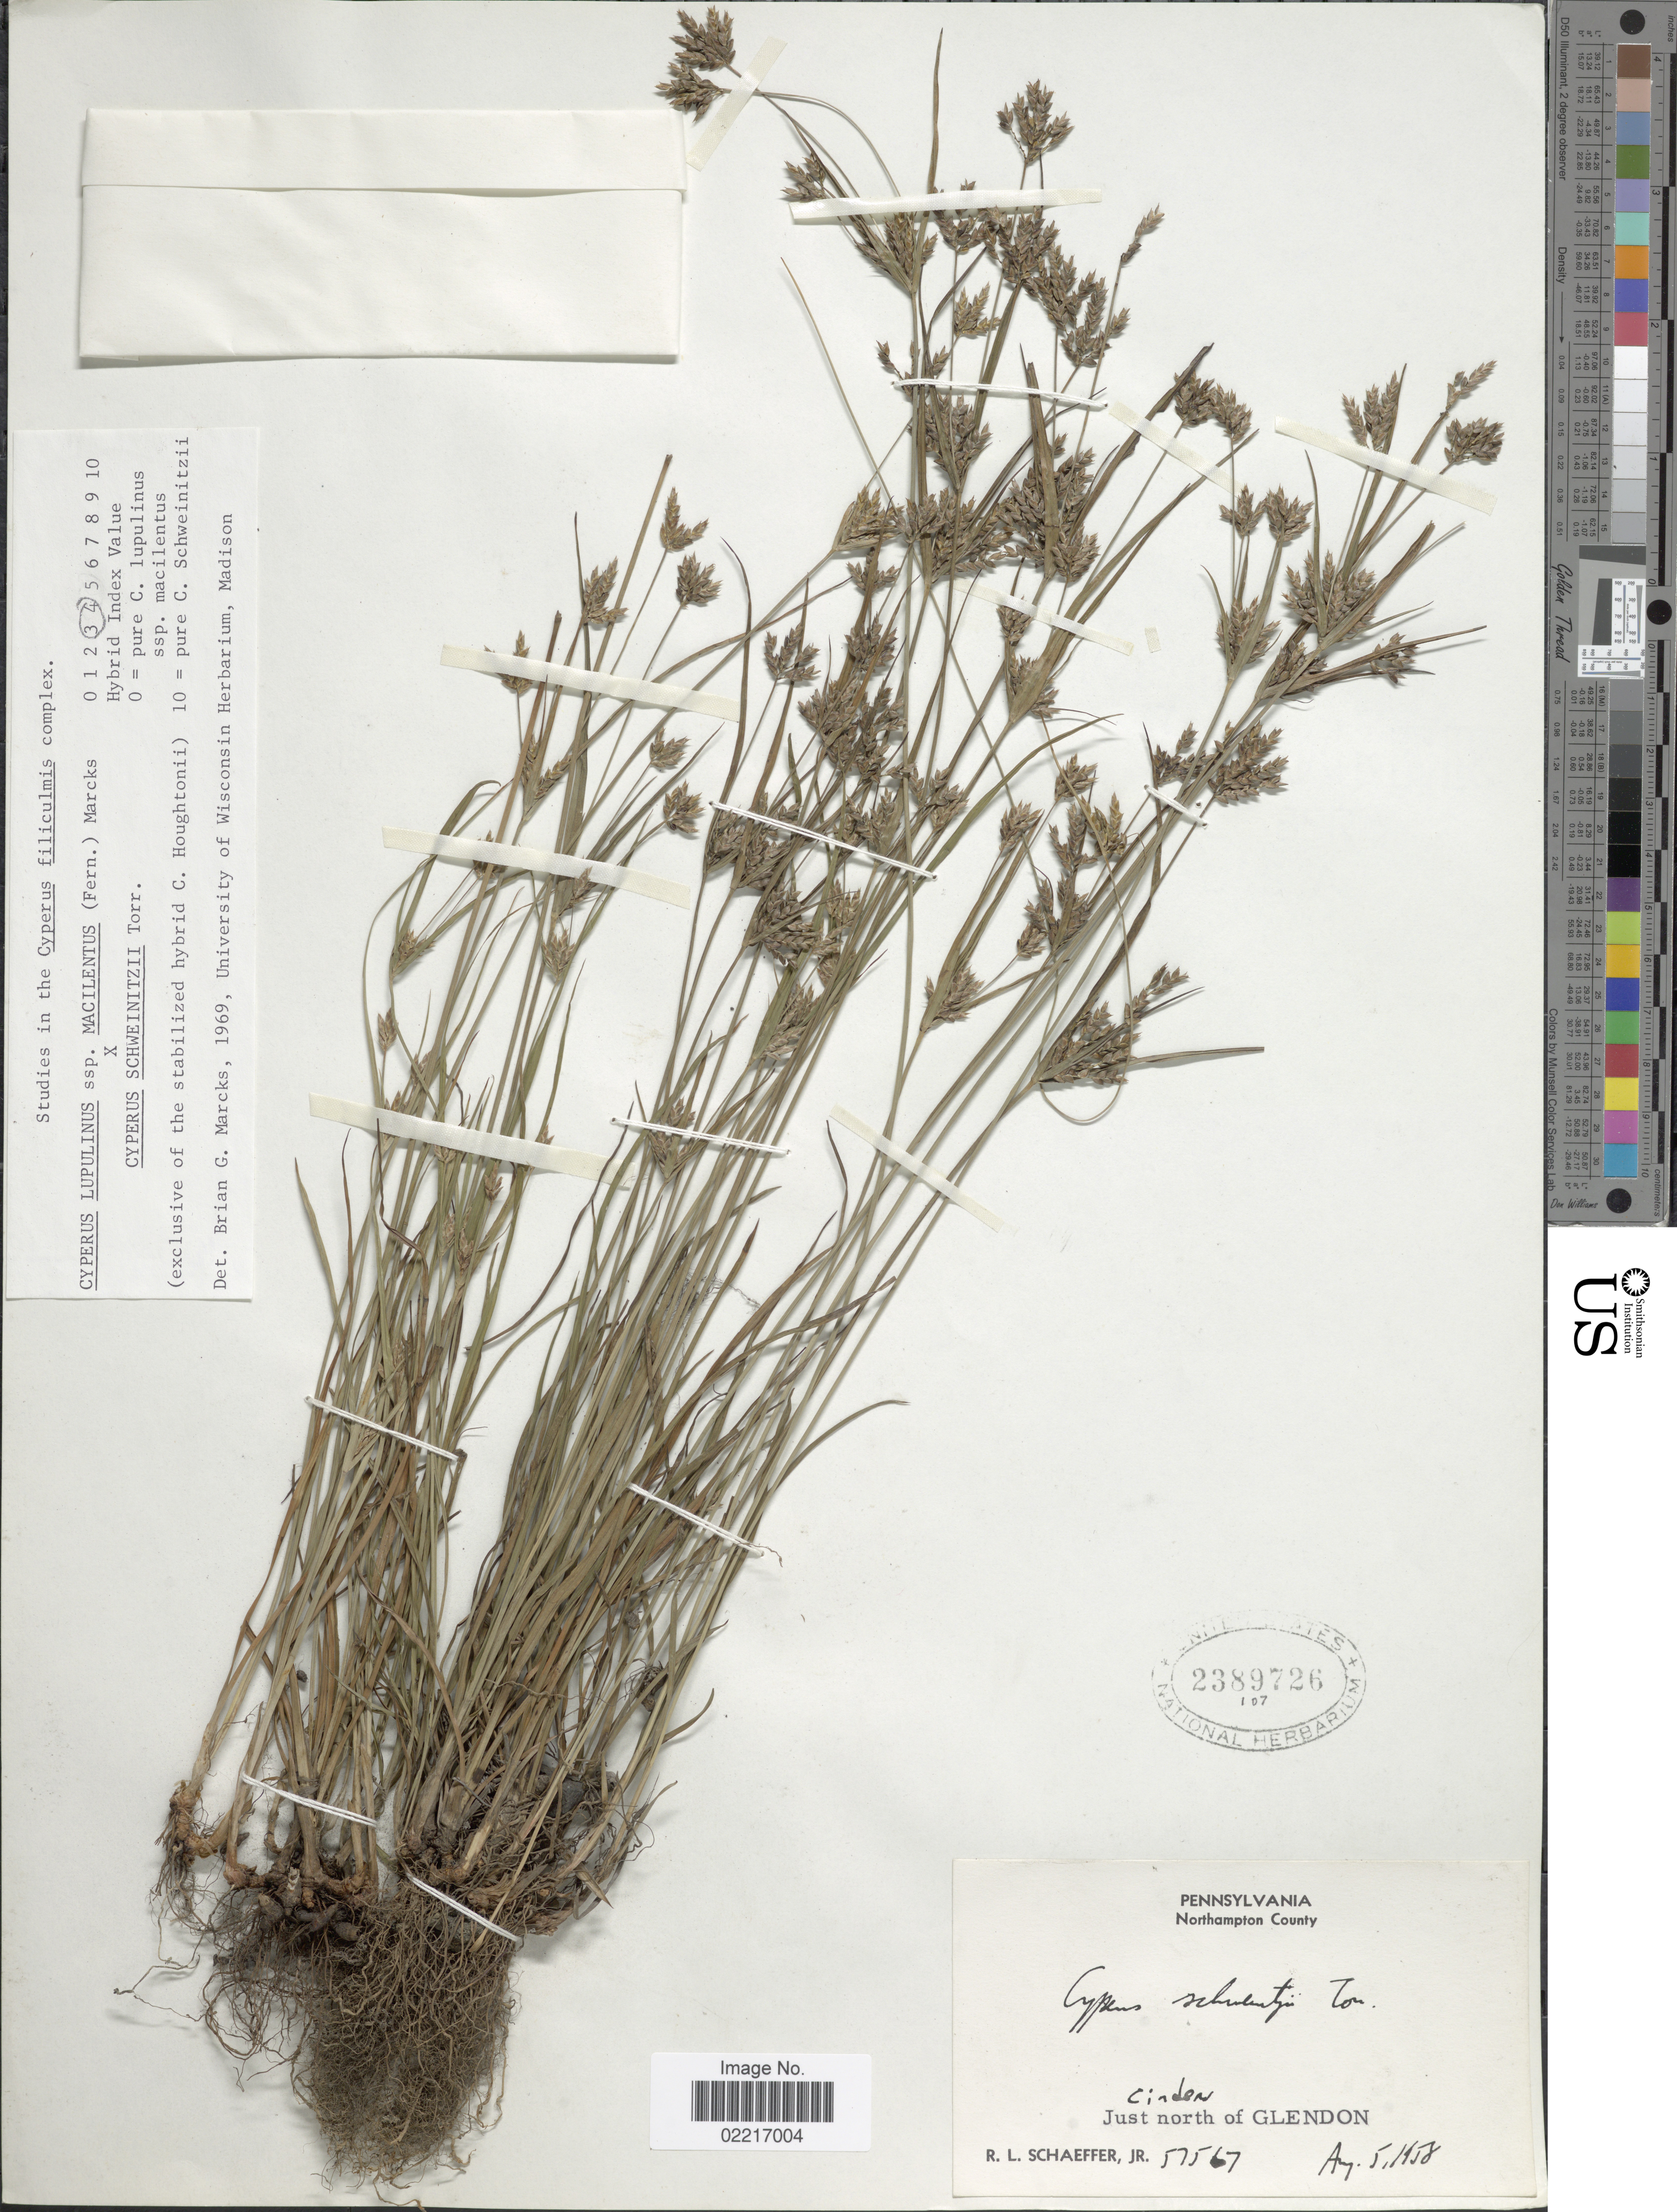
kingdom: Plantae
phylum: Tracheophyta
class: Liliopsida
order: Poales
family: Cyperaceae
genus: Cyperus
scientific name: Cyperus lupulinus subsp. macilentus x C. schweinitzii Torr.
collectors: R. L. Schaeffer Jr.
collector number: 57567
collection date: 1958-08-05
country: United States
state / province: Pennsylvania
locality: Northampton County, Just north of Glendon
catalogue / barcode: US 2389726